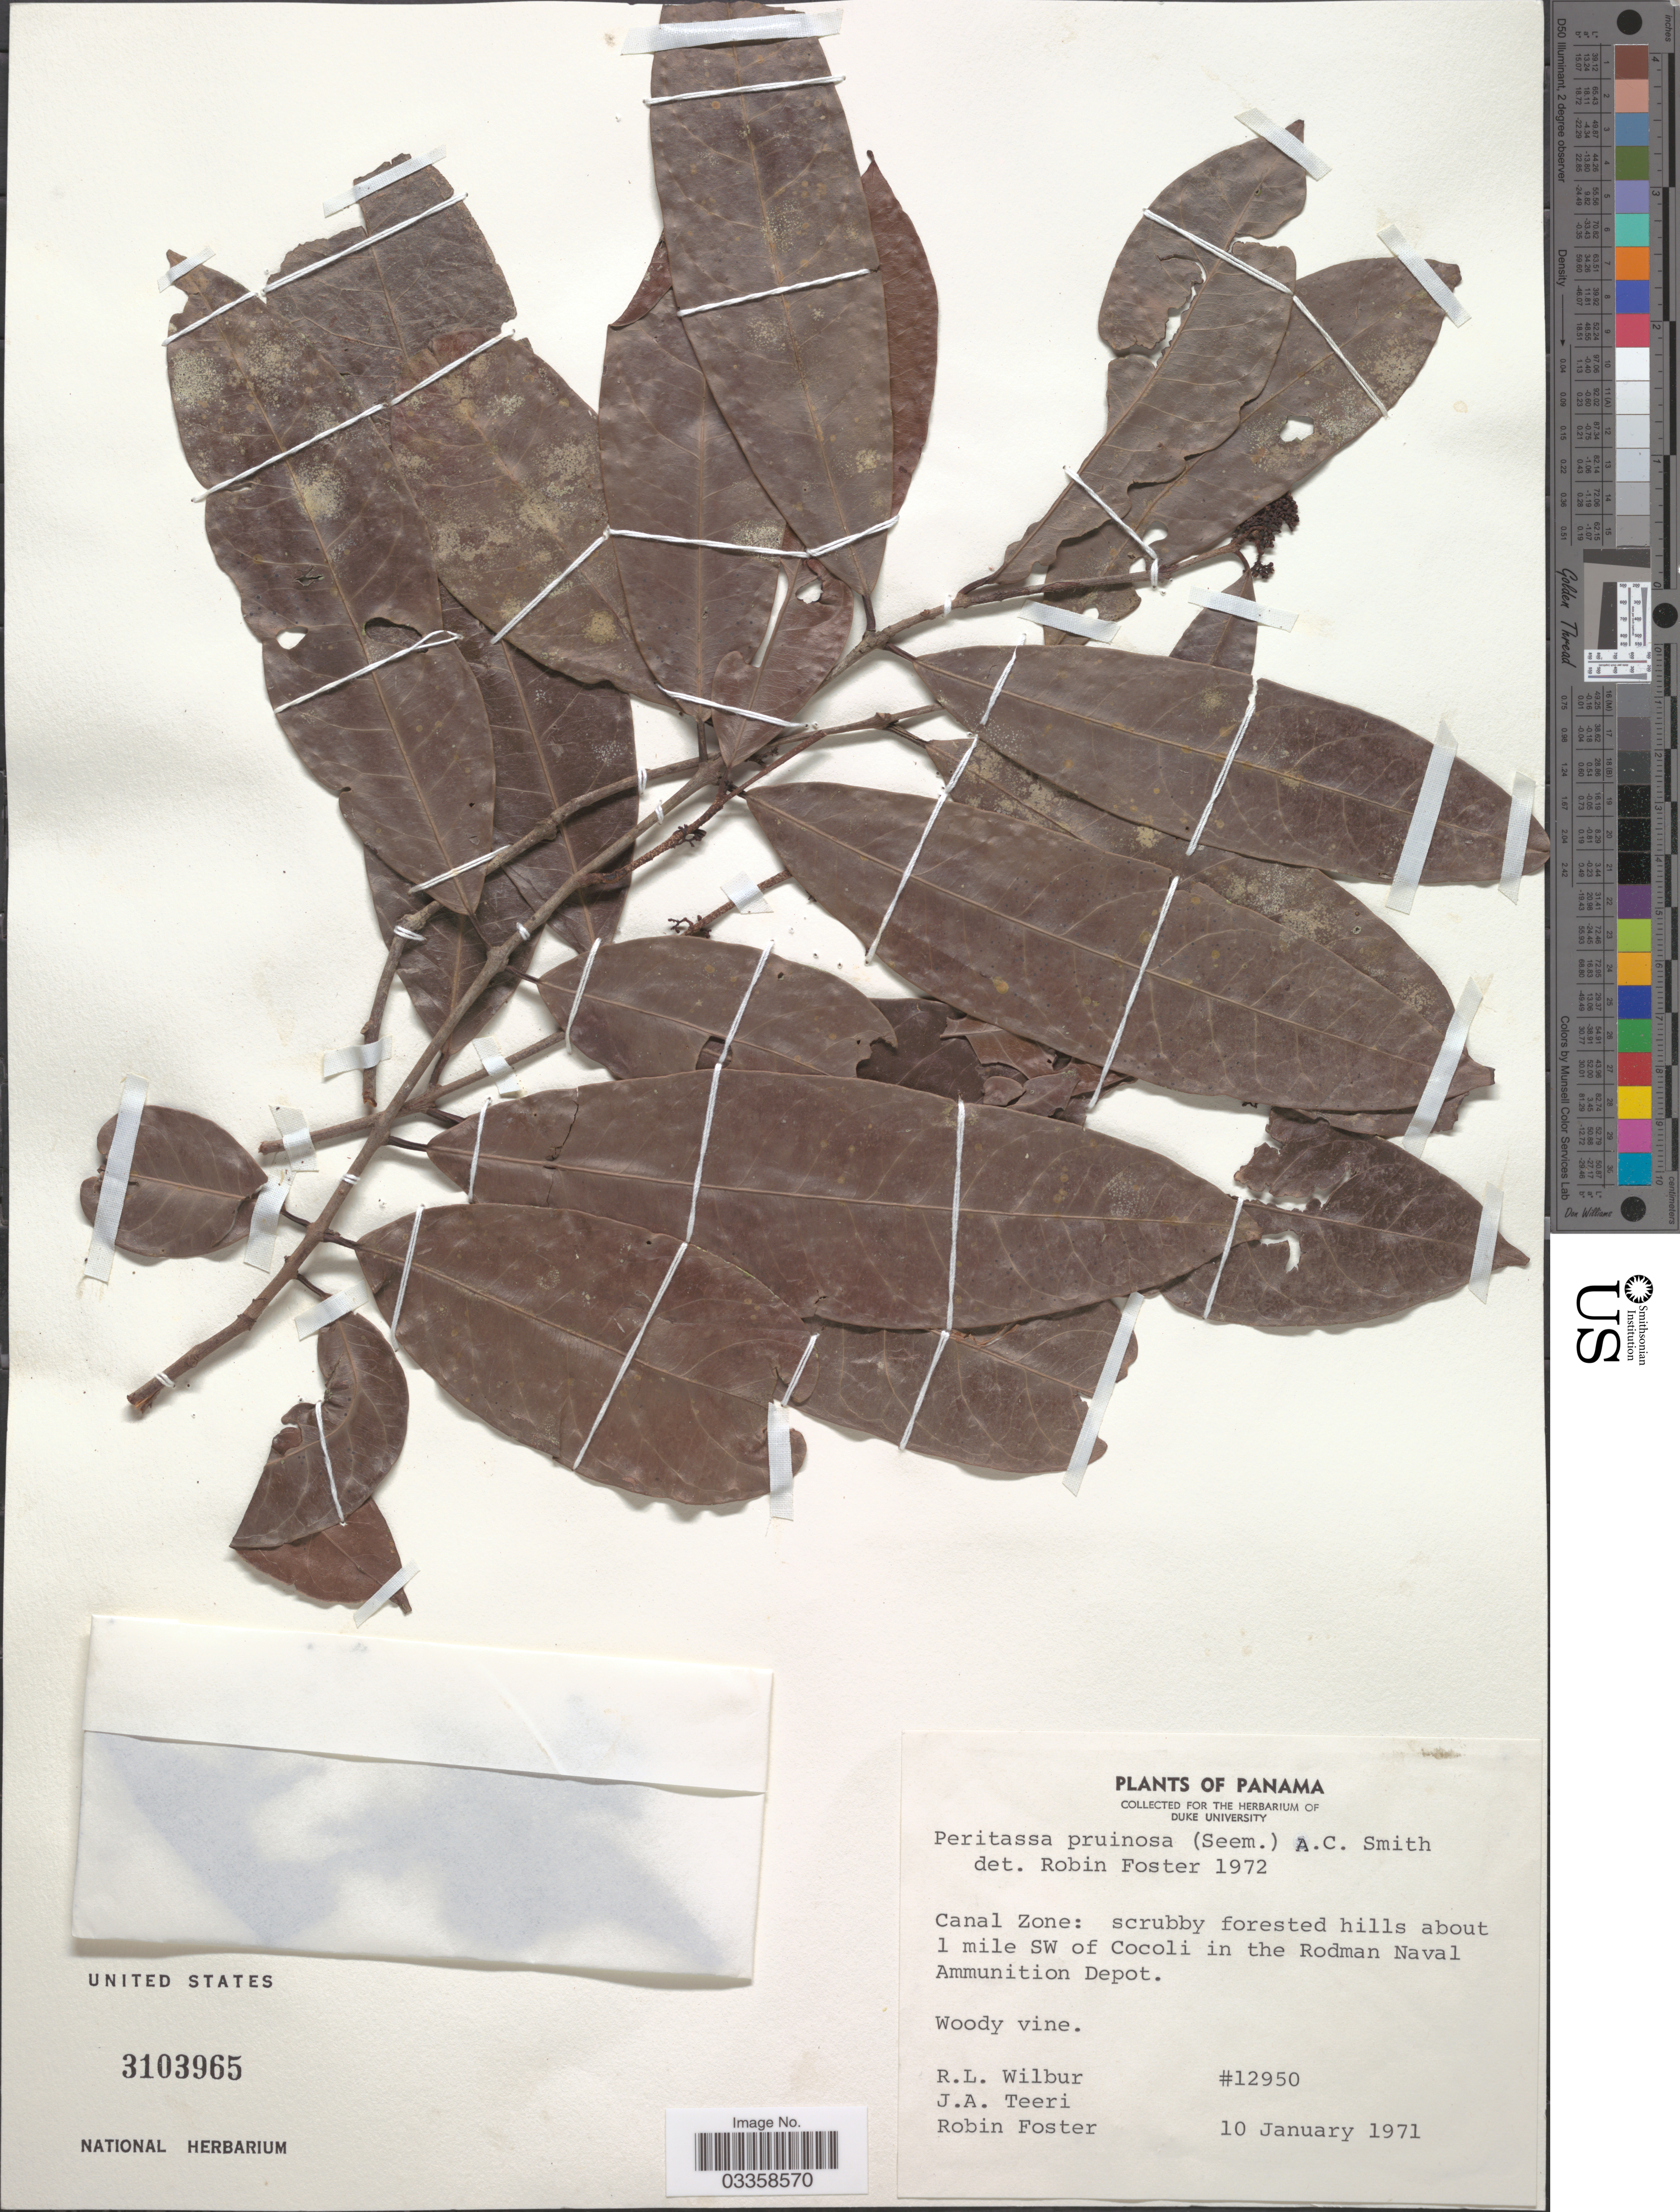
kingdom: Plantae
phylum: Tracheophyta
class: Magnoliopsida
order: Celastrales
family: Celastraceae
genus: Peritassa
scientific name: Peritassa pruinosa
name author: (Seem.) A.C. Sm.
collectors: R. L. Wilbur, J. Teeri & R. B. Foster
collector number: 12950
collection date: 1971-01-10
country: Panama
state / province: Panamá Oeste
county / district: Canal Zone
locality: scrubby forested hills about 1 mile SW of Cocoli in the Rodman Naval Ammunition Depot.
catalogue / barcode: US 3103965